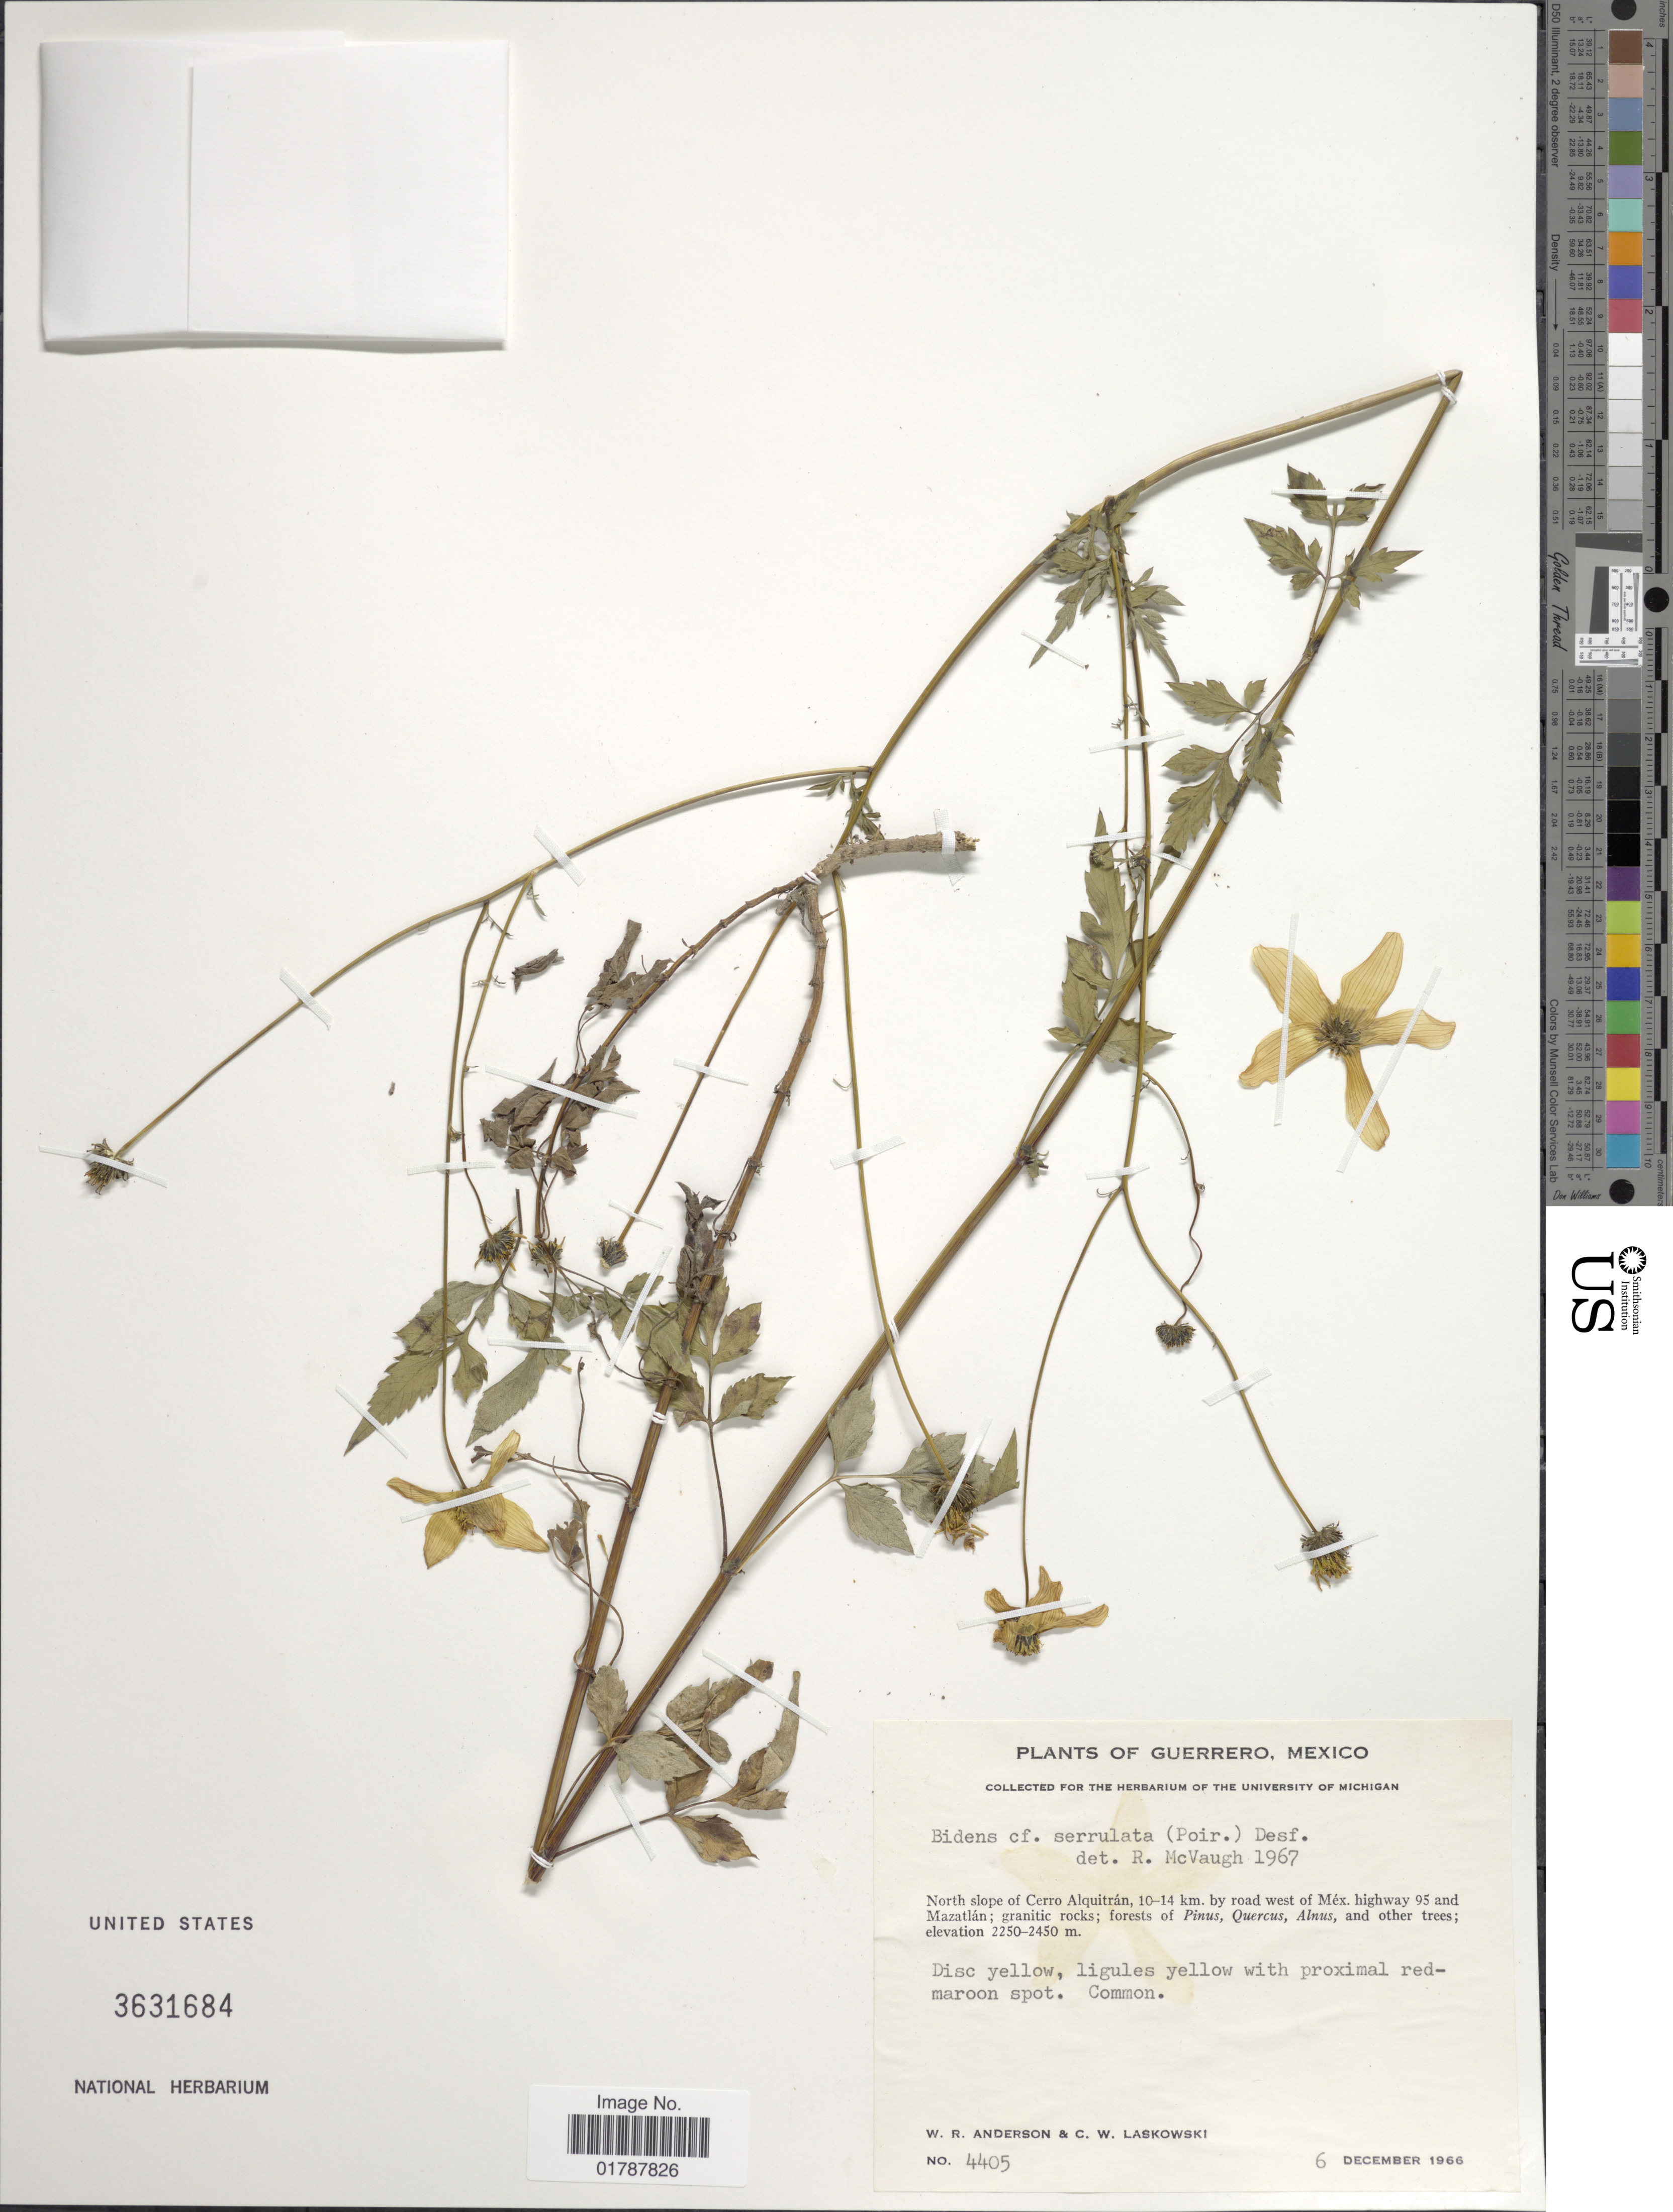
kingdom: Plantae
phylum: Tracheophyta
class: Magnoliopsida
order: Asterales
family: Asteraceae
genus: Bidens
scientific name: Bidens serrulata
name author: (Poir.) Desf.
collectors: W. Anderson & C. Laskowski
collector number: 4405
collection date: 1966-12-06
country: Mexico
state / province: Guerrero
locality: Guerrero, Mexico, North slope of Cerro Alquitran, 10-14 km. by road west of Mex. Highway 95 and Mazatlan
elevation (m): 2250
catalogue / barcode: US 3631684